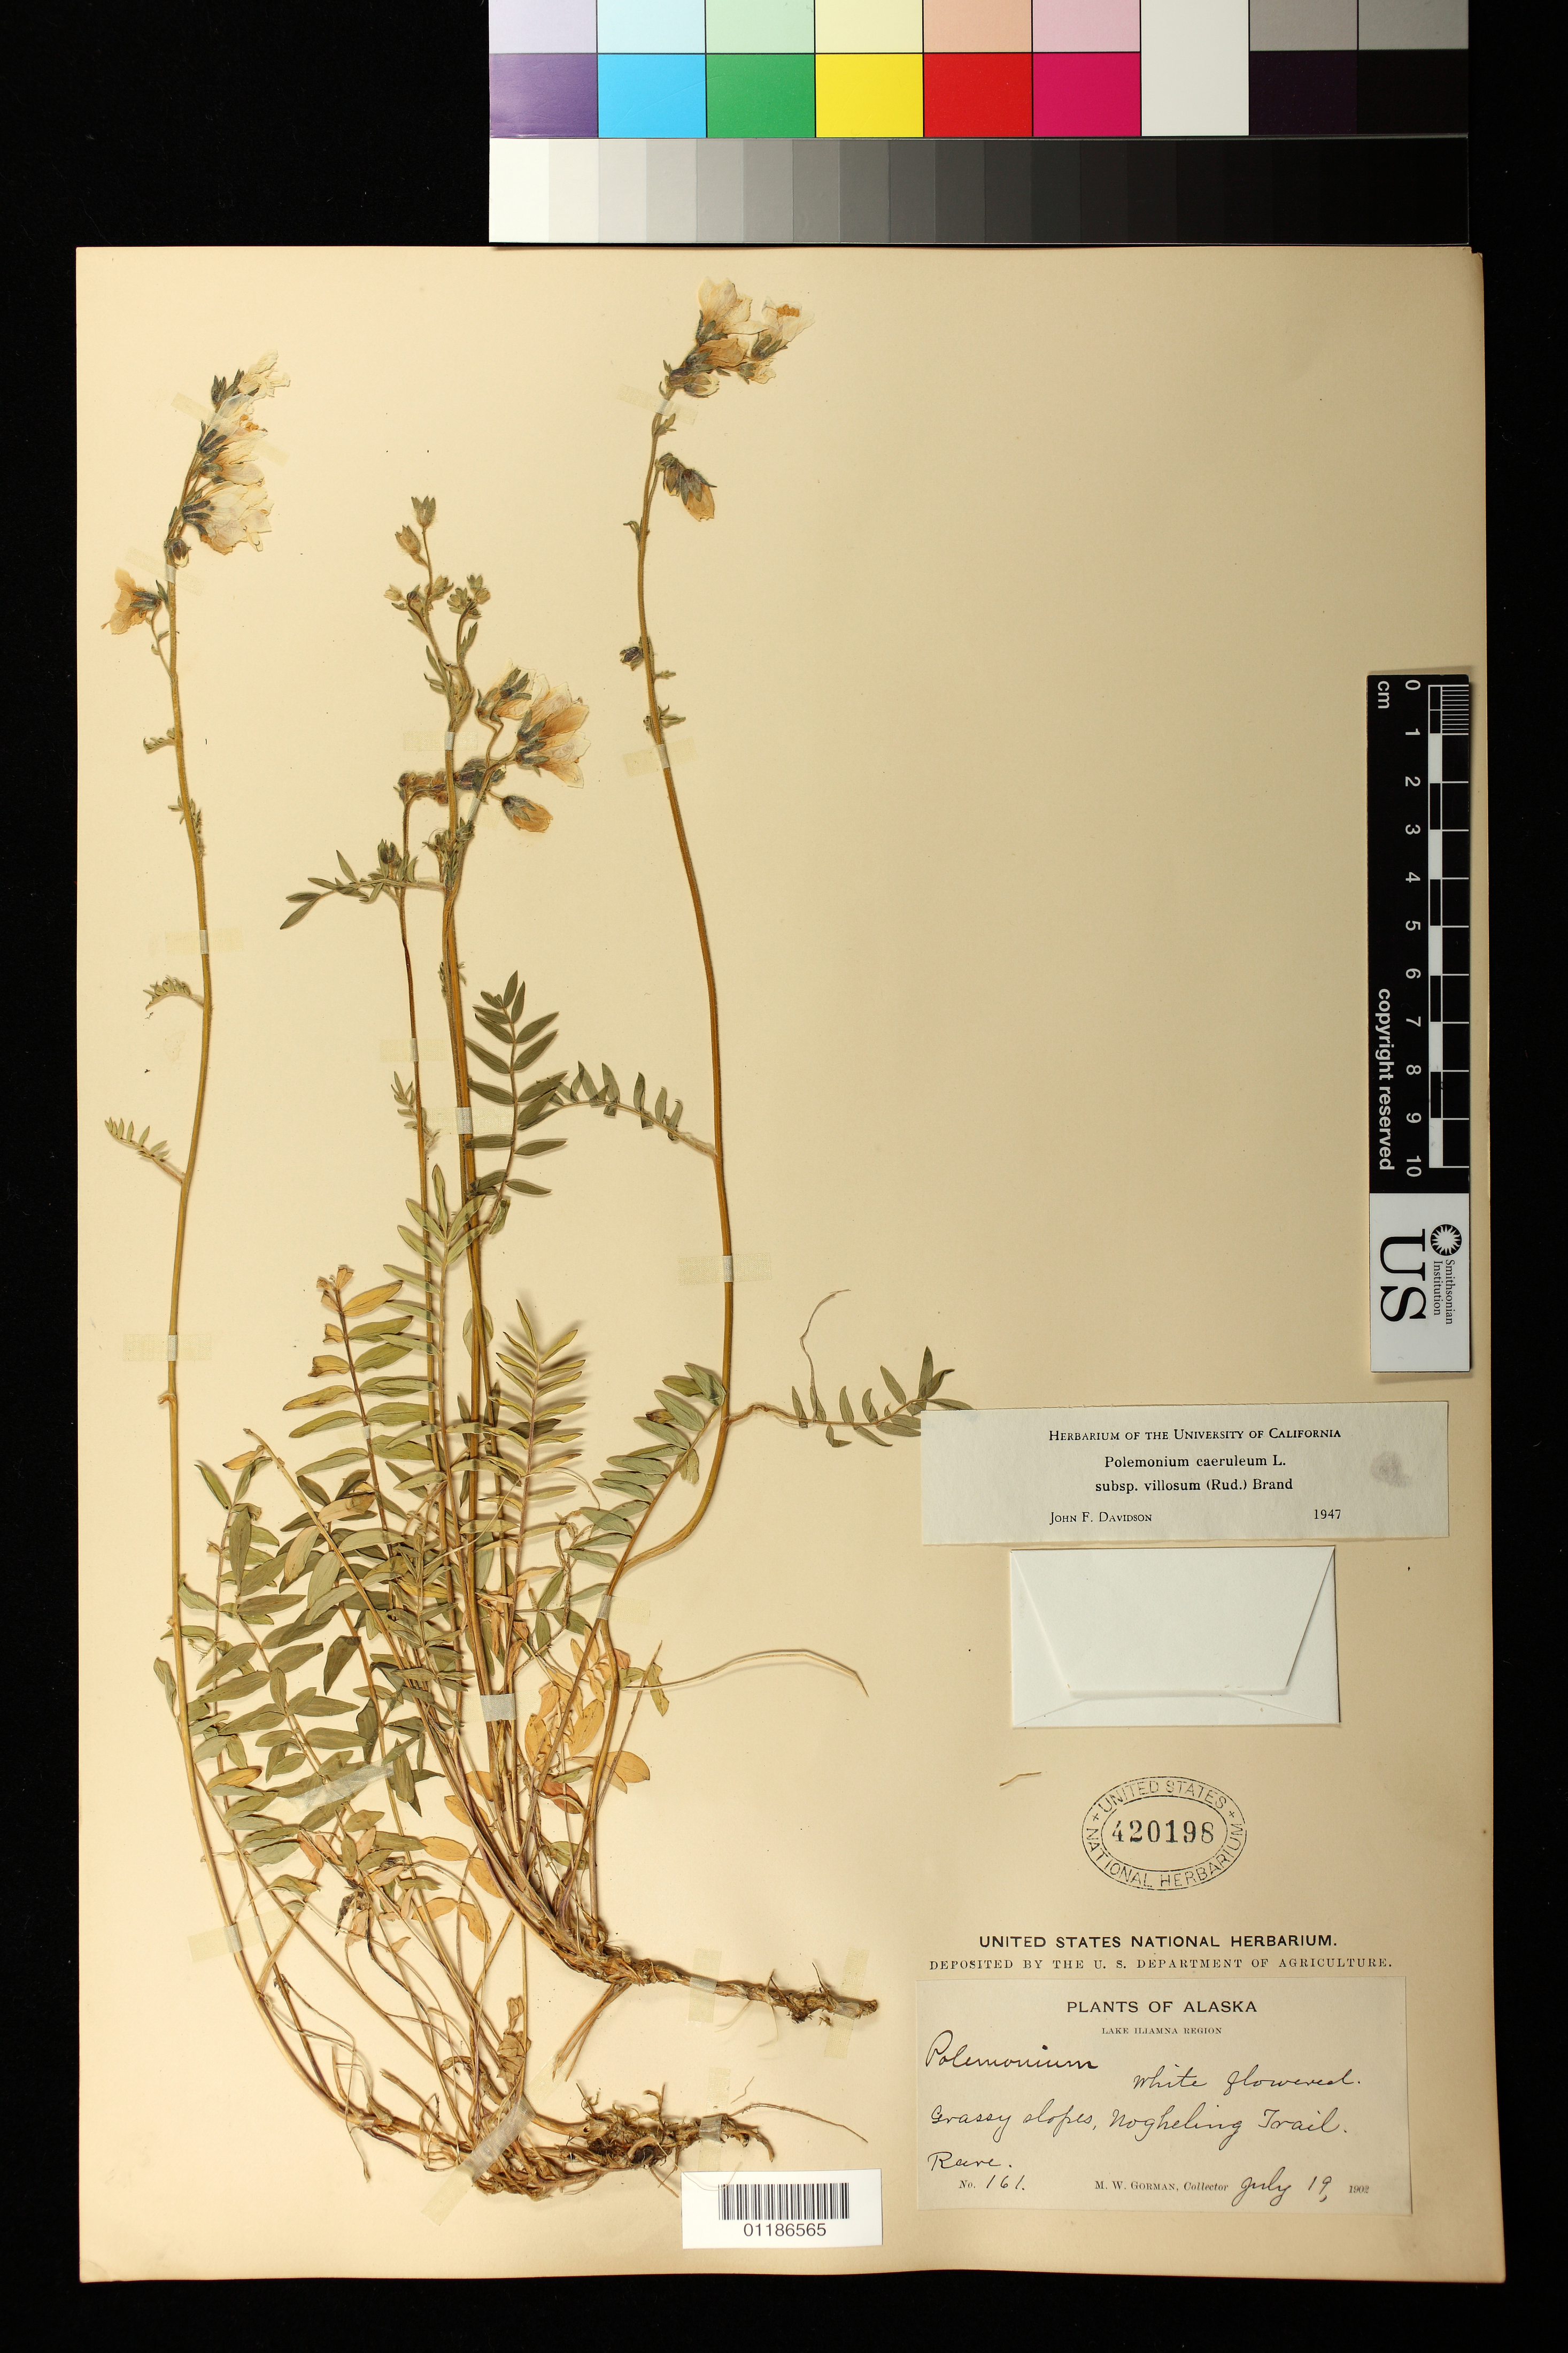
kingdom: Plantae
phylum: Tracheophyta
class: Magnoliopsida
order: Ericales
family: Polemoniaceae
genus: Polemonium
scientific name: Polemonium caeruleum subsp. villosum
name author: (Rudolph ex Georgi) Brand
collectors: M. W. Gorman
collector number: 161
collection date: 1902-07-19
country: United States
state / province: Alaska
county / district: Lake and Peninsula Borough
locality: Grassy slopes. Nogheling Trail. Rare.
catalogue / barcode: US 420198